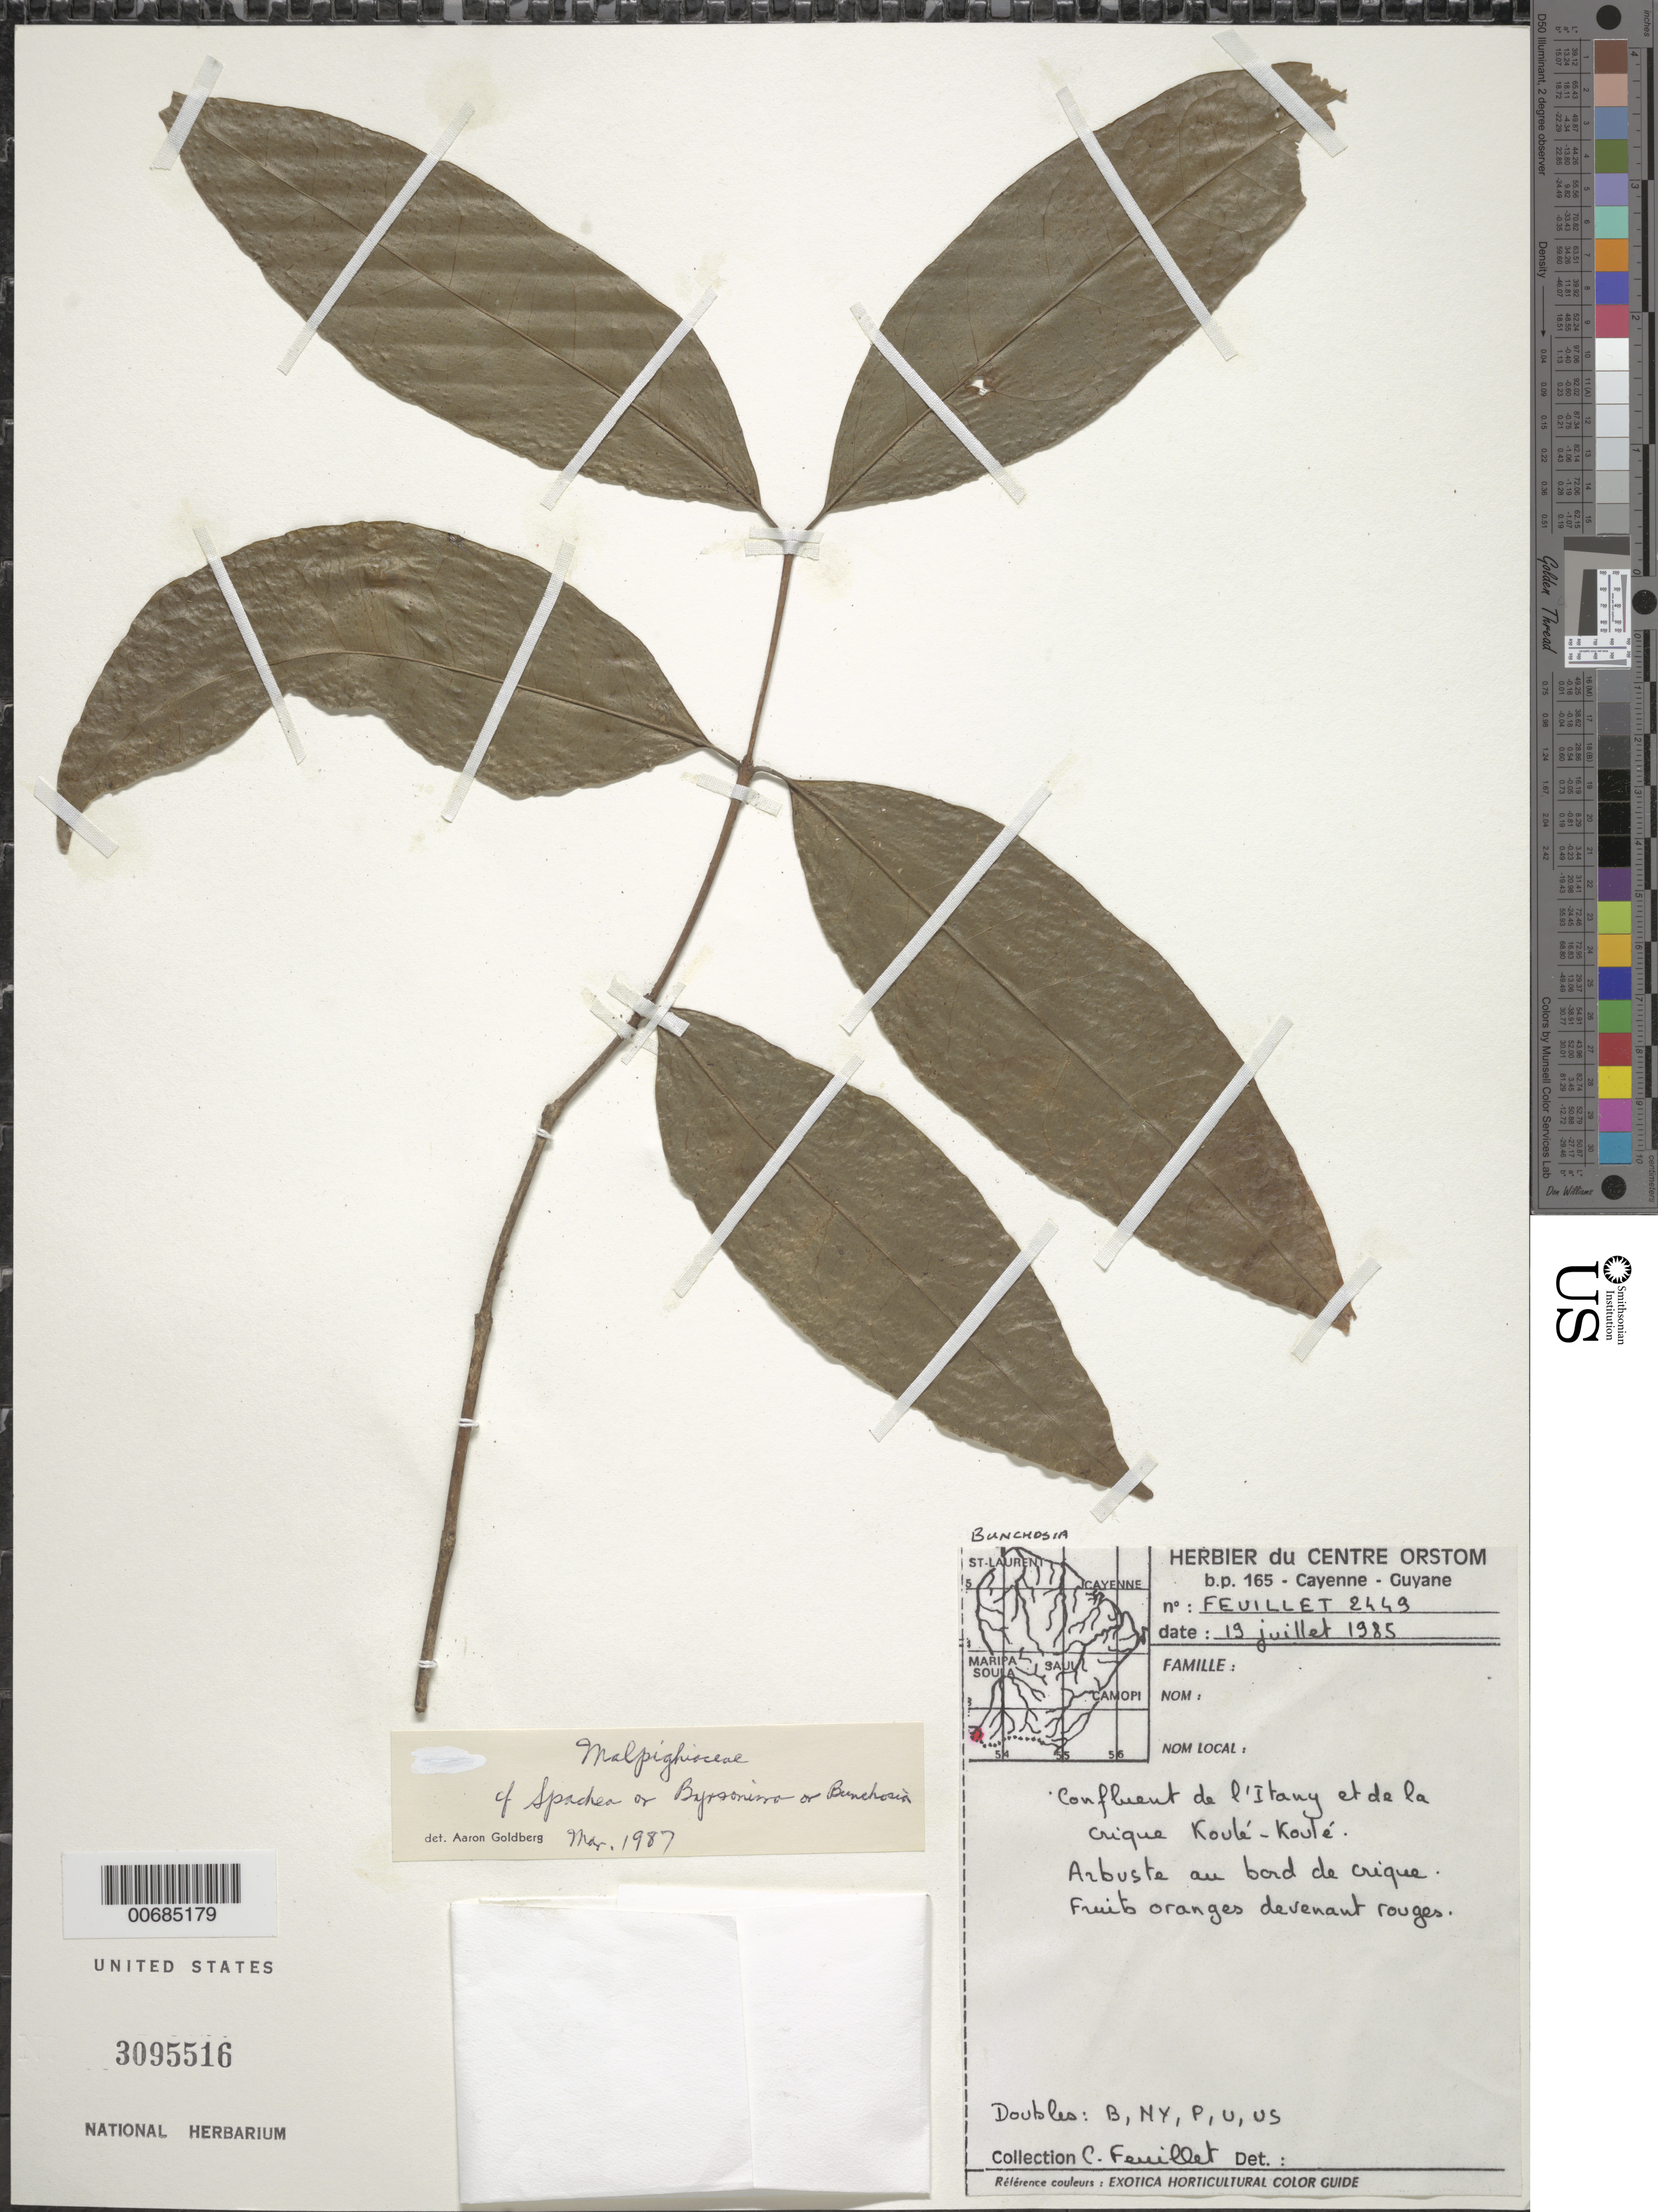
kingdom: Plantae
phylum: Tracheophyta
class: Magnoliopsida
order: Malpighiales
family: Malpighiaceae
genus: Bunchosia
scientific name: Bunchosia sp.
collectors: C. Feuillet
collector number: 2449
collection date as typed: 19-Jul-85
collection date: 1985-07-19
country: French Guiana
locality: Rivière Itany, confluent avec de la crique Koulé-Koulé, Monts Tumuc-Humac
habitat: Along creek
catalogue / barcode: US 3095516